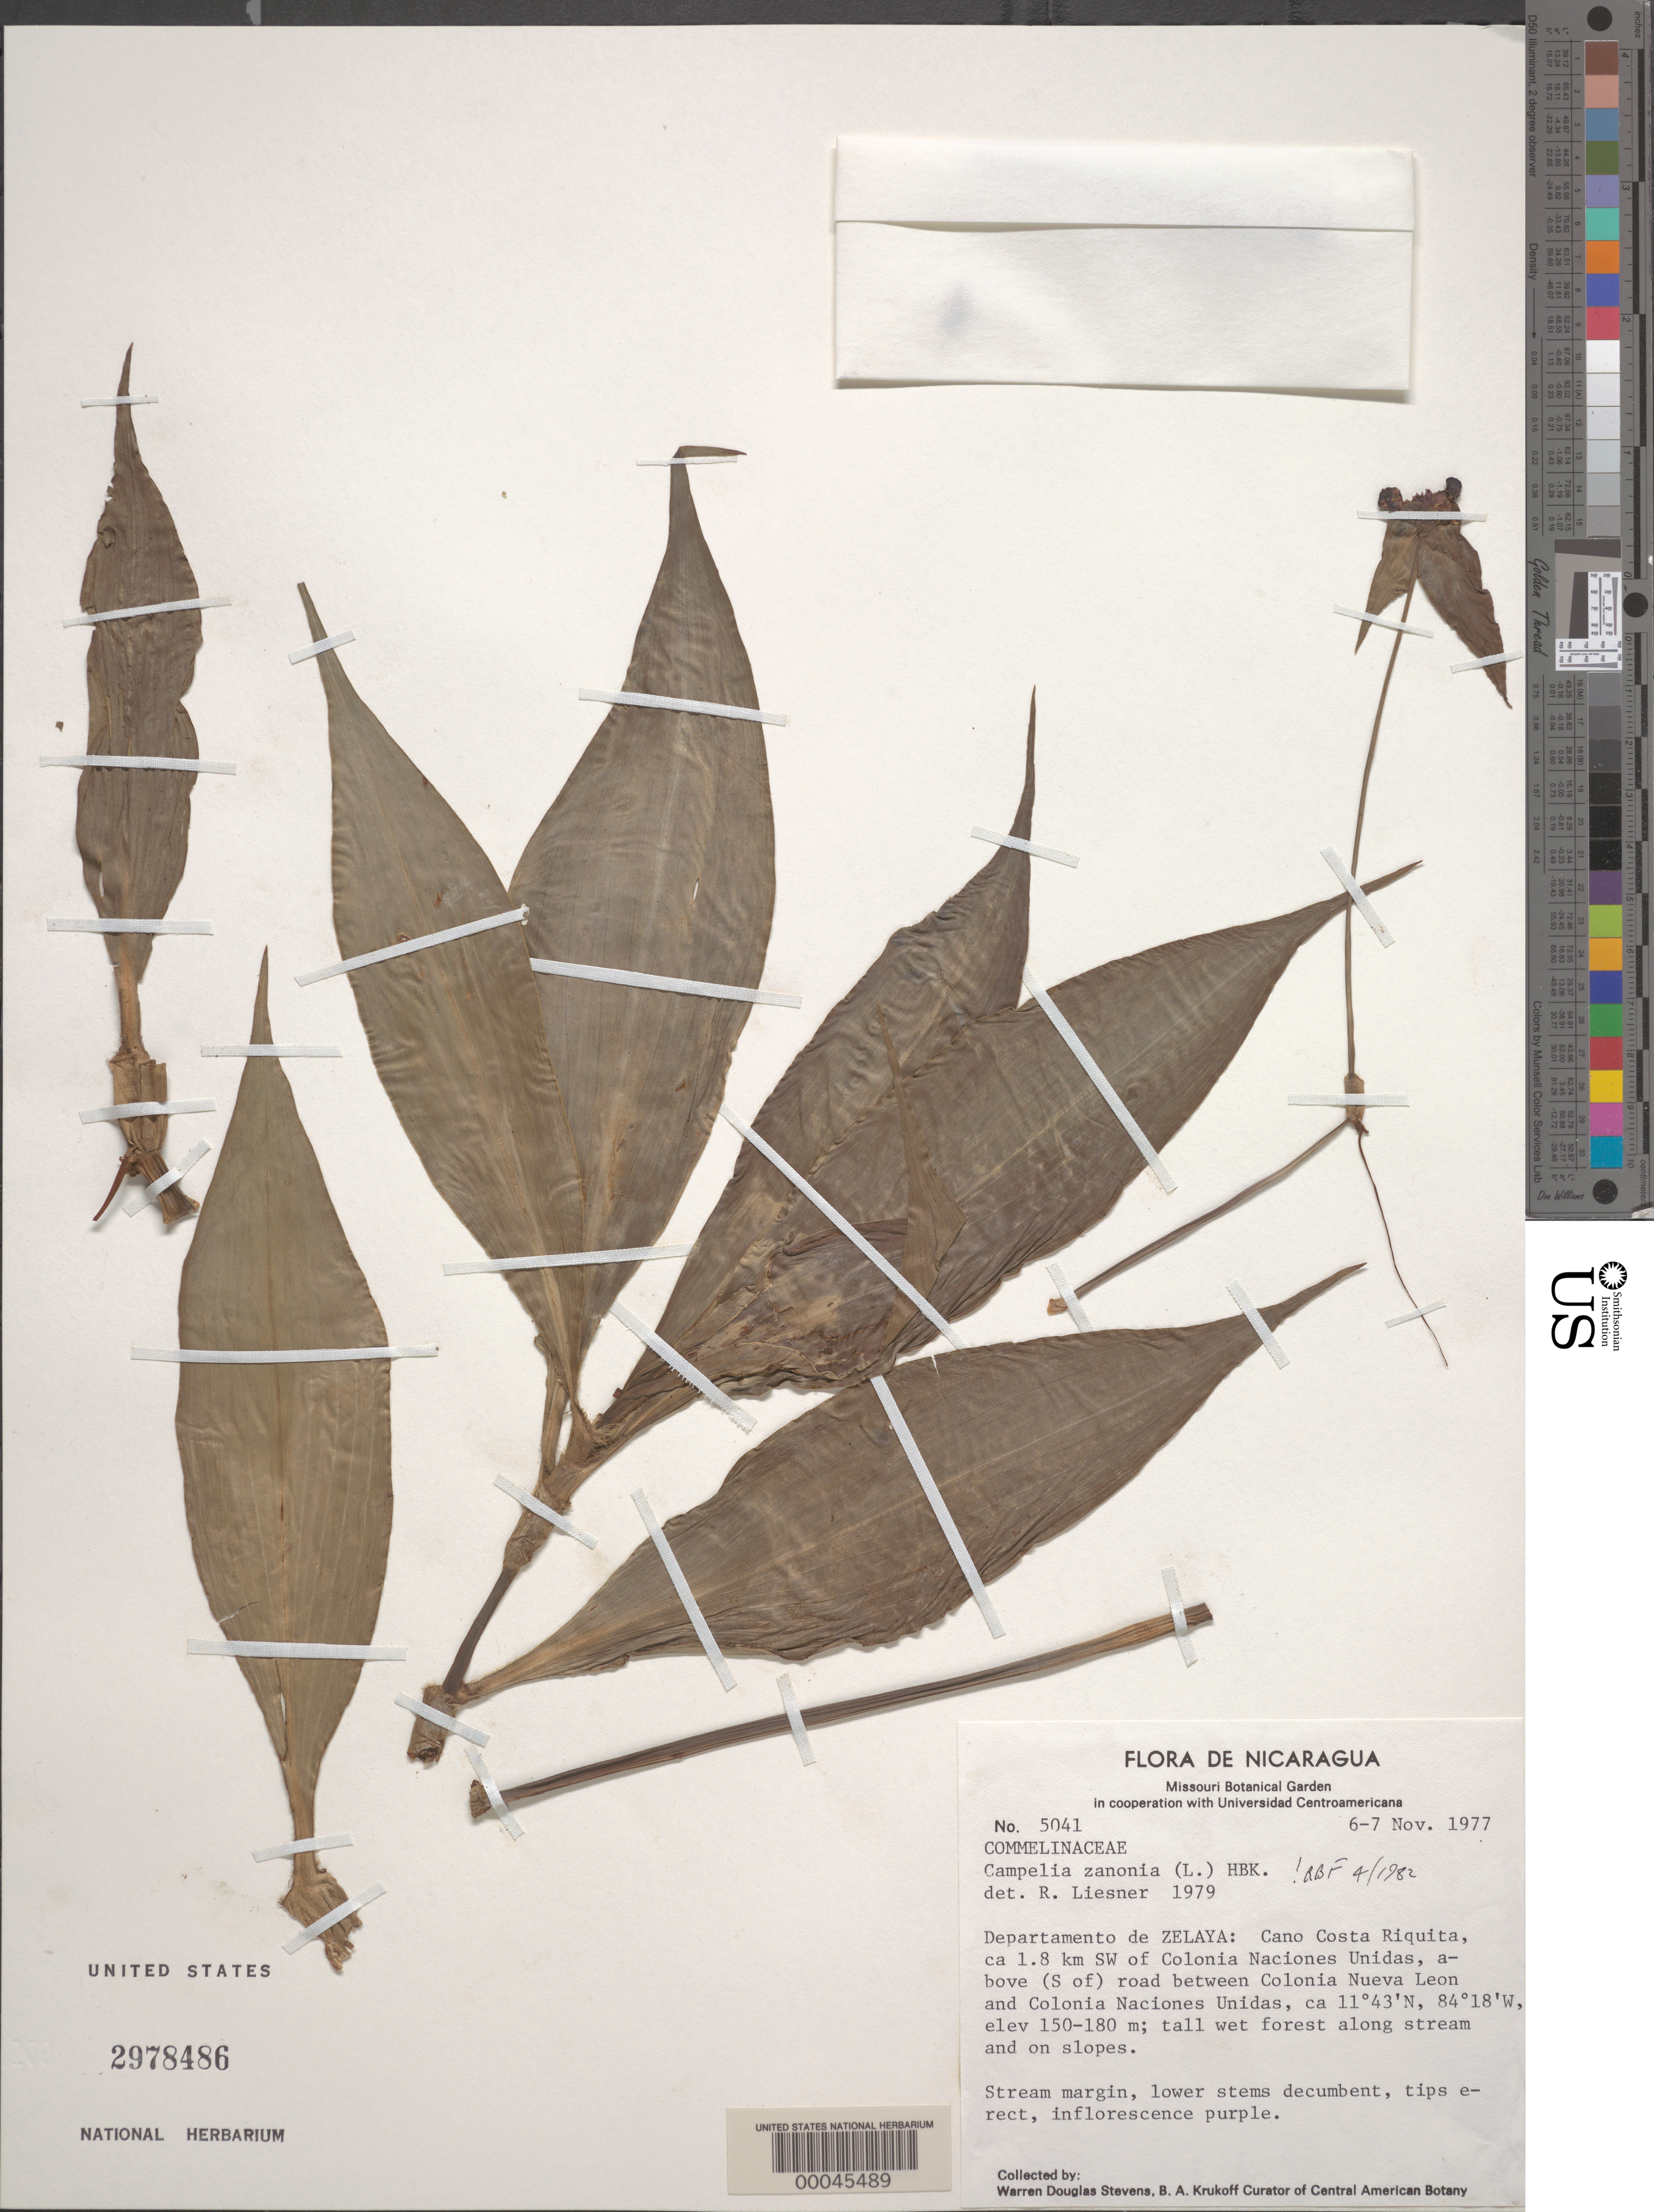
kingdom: Plantae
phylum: Tracheophyta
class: Liliopsida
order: Commelinales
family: Commelinaceae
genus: Tradescantia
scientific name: Tradescantia zanonia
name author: (L.) Sw.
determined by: Liesner, R. L.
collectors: W. D. Stevens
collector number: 5041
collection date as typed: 06 Nov 1977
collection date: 1977-11-06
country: Nicaragua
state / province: Atlántico Sur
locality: Cano costa riquita, sw of colonia naciones unidas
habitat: Stream bank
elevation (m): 150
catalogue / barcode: US 2978486